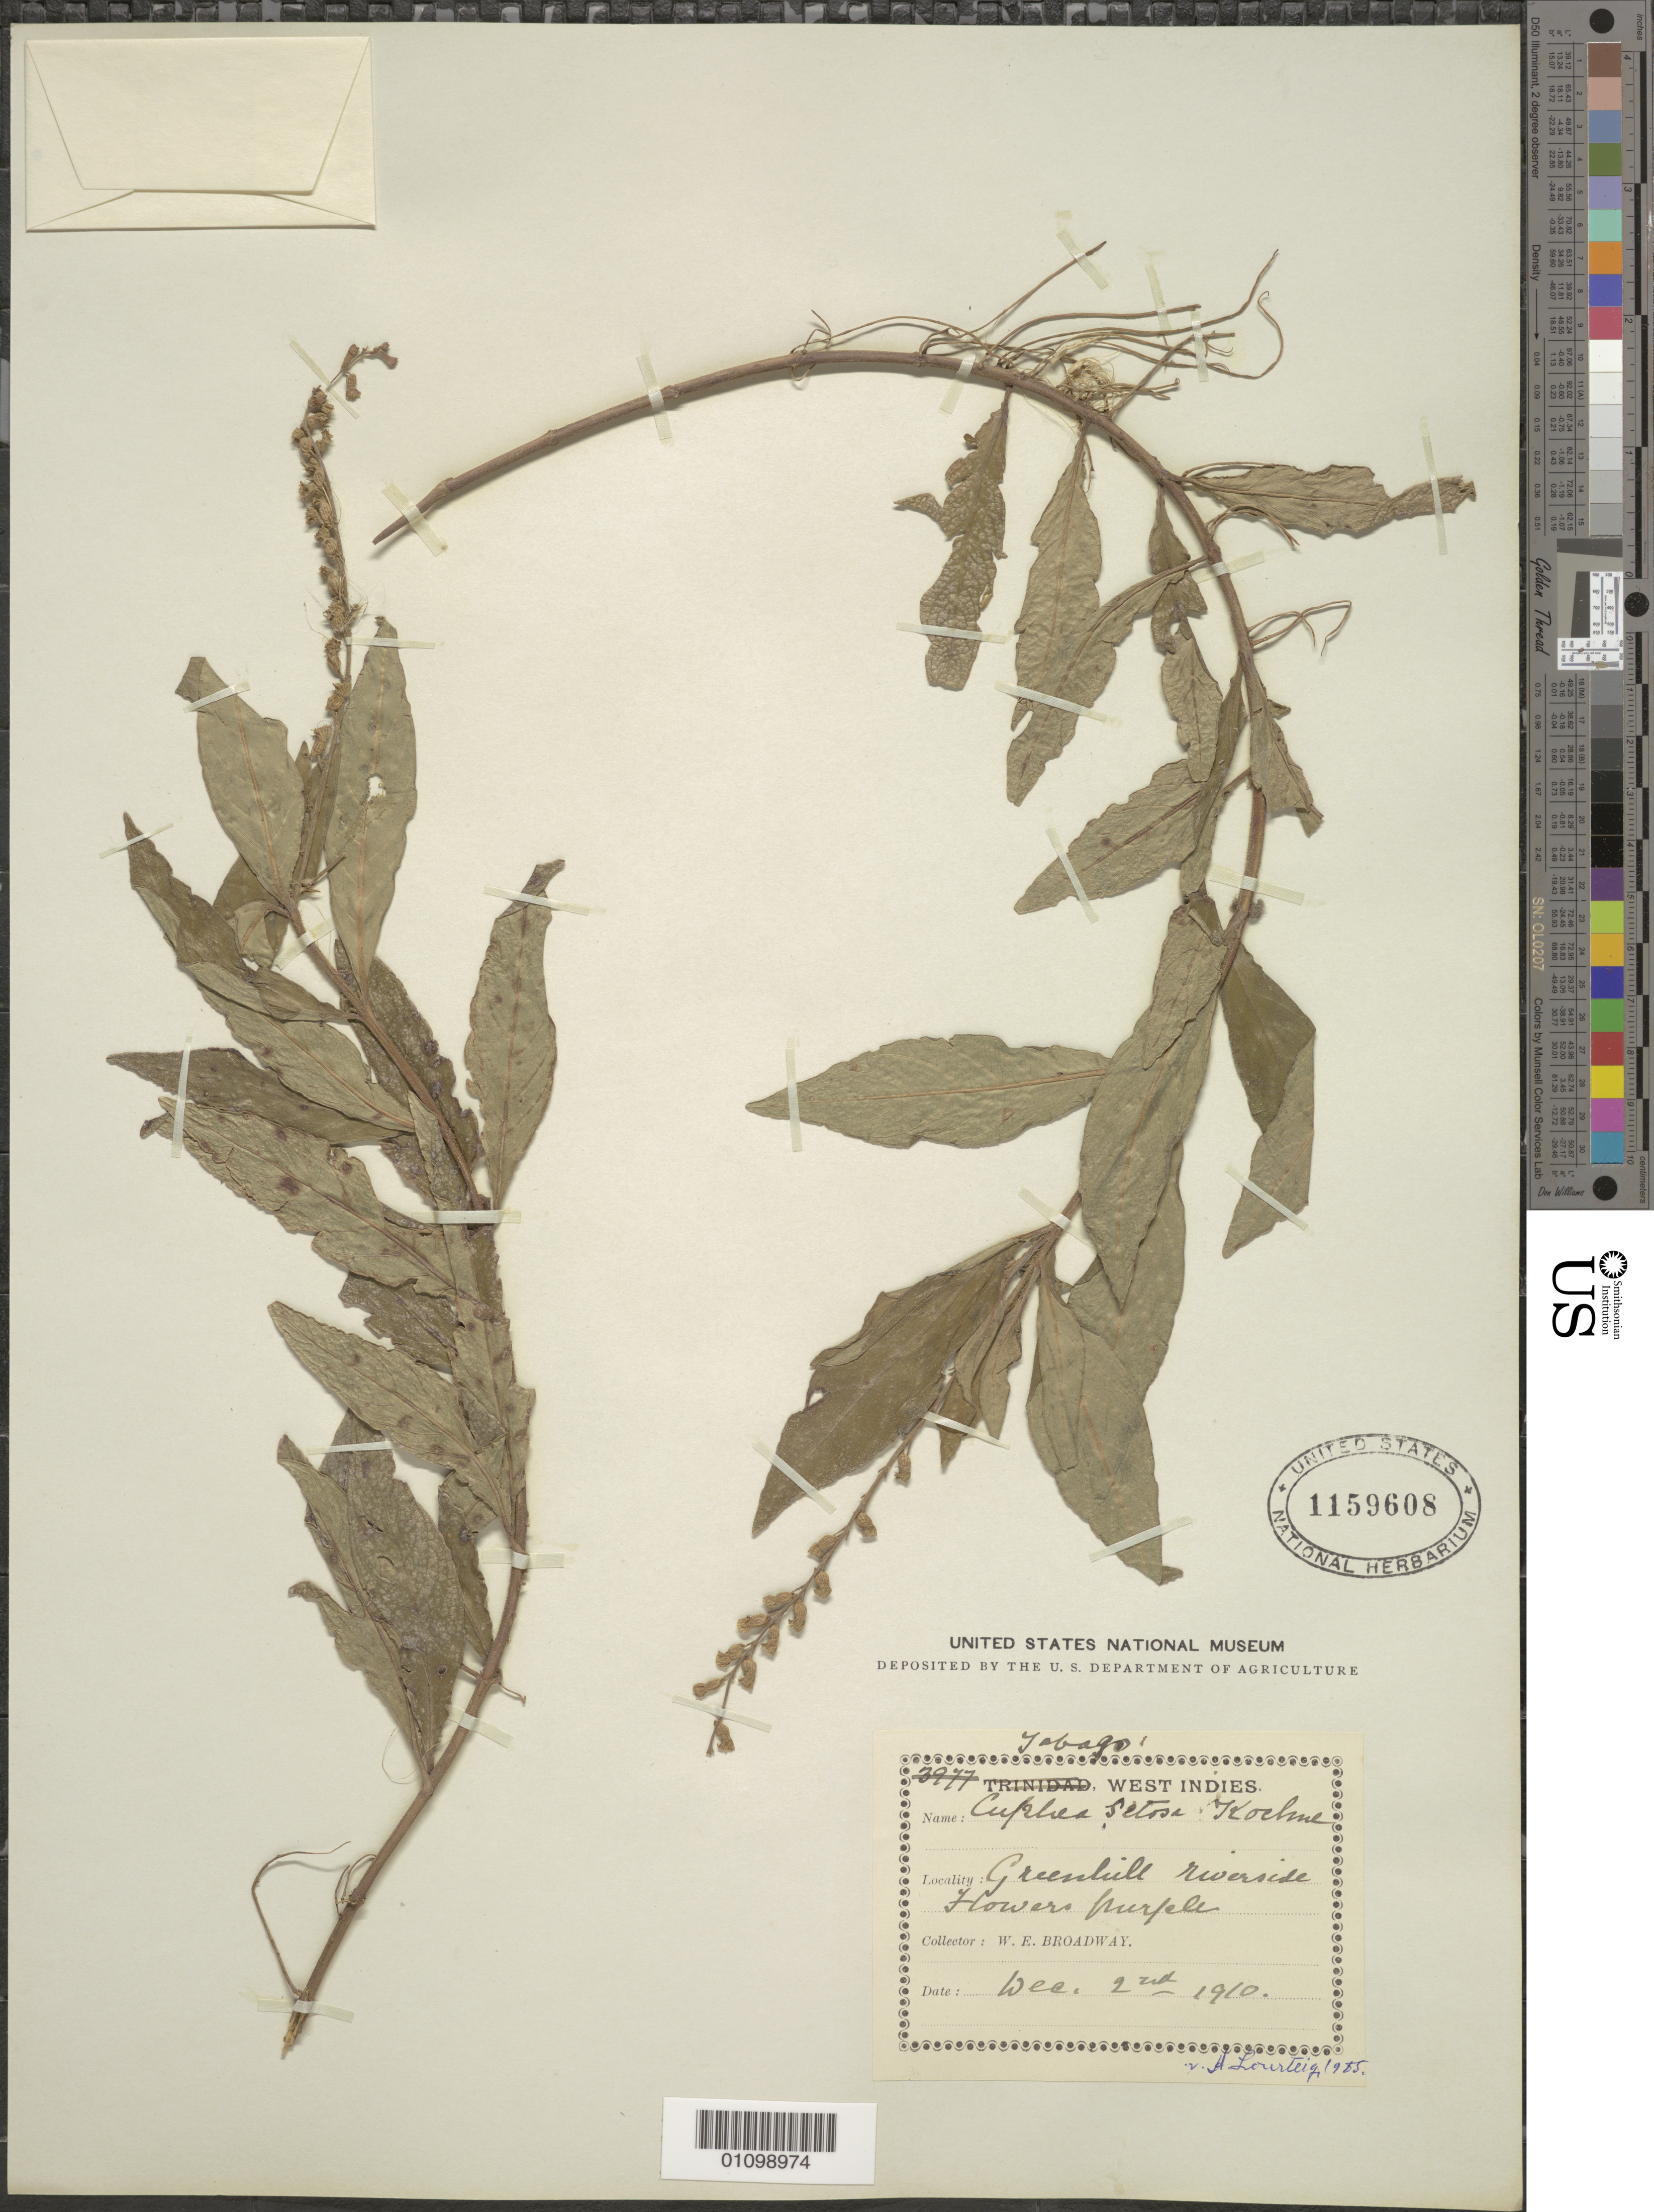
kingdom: Plantae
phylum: Tracheophyta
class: Magnoliopsida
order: Myrtales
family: Lythraceae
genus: Cuphea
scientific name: Cuphea setosa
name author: Koehne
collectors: W. E. Broadway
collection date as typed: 02 Dec 1910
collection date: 1910-12-02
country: Trinidad and Tobago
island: Tobago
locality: Greenhill riverside.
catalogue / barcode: US 1159608